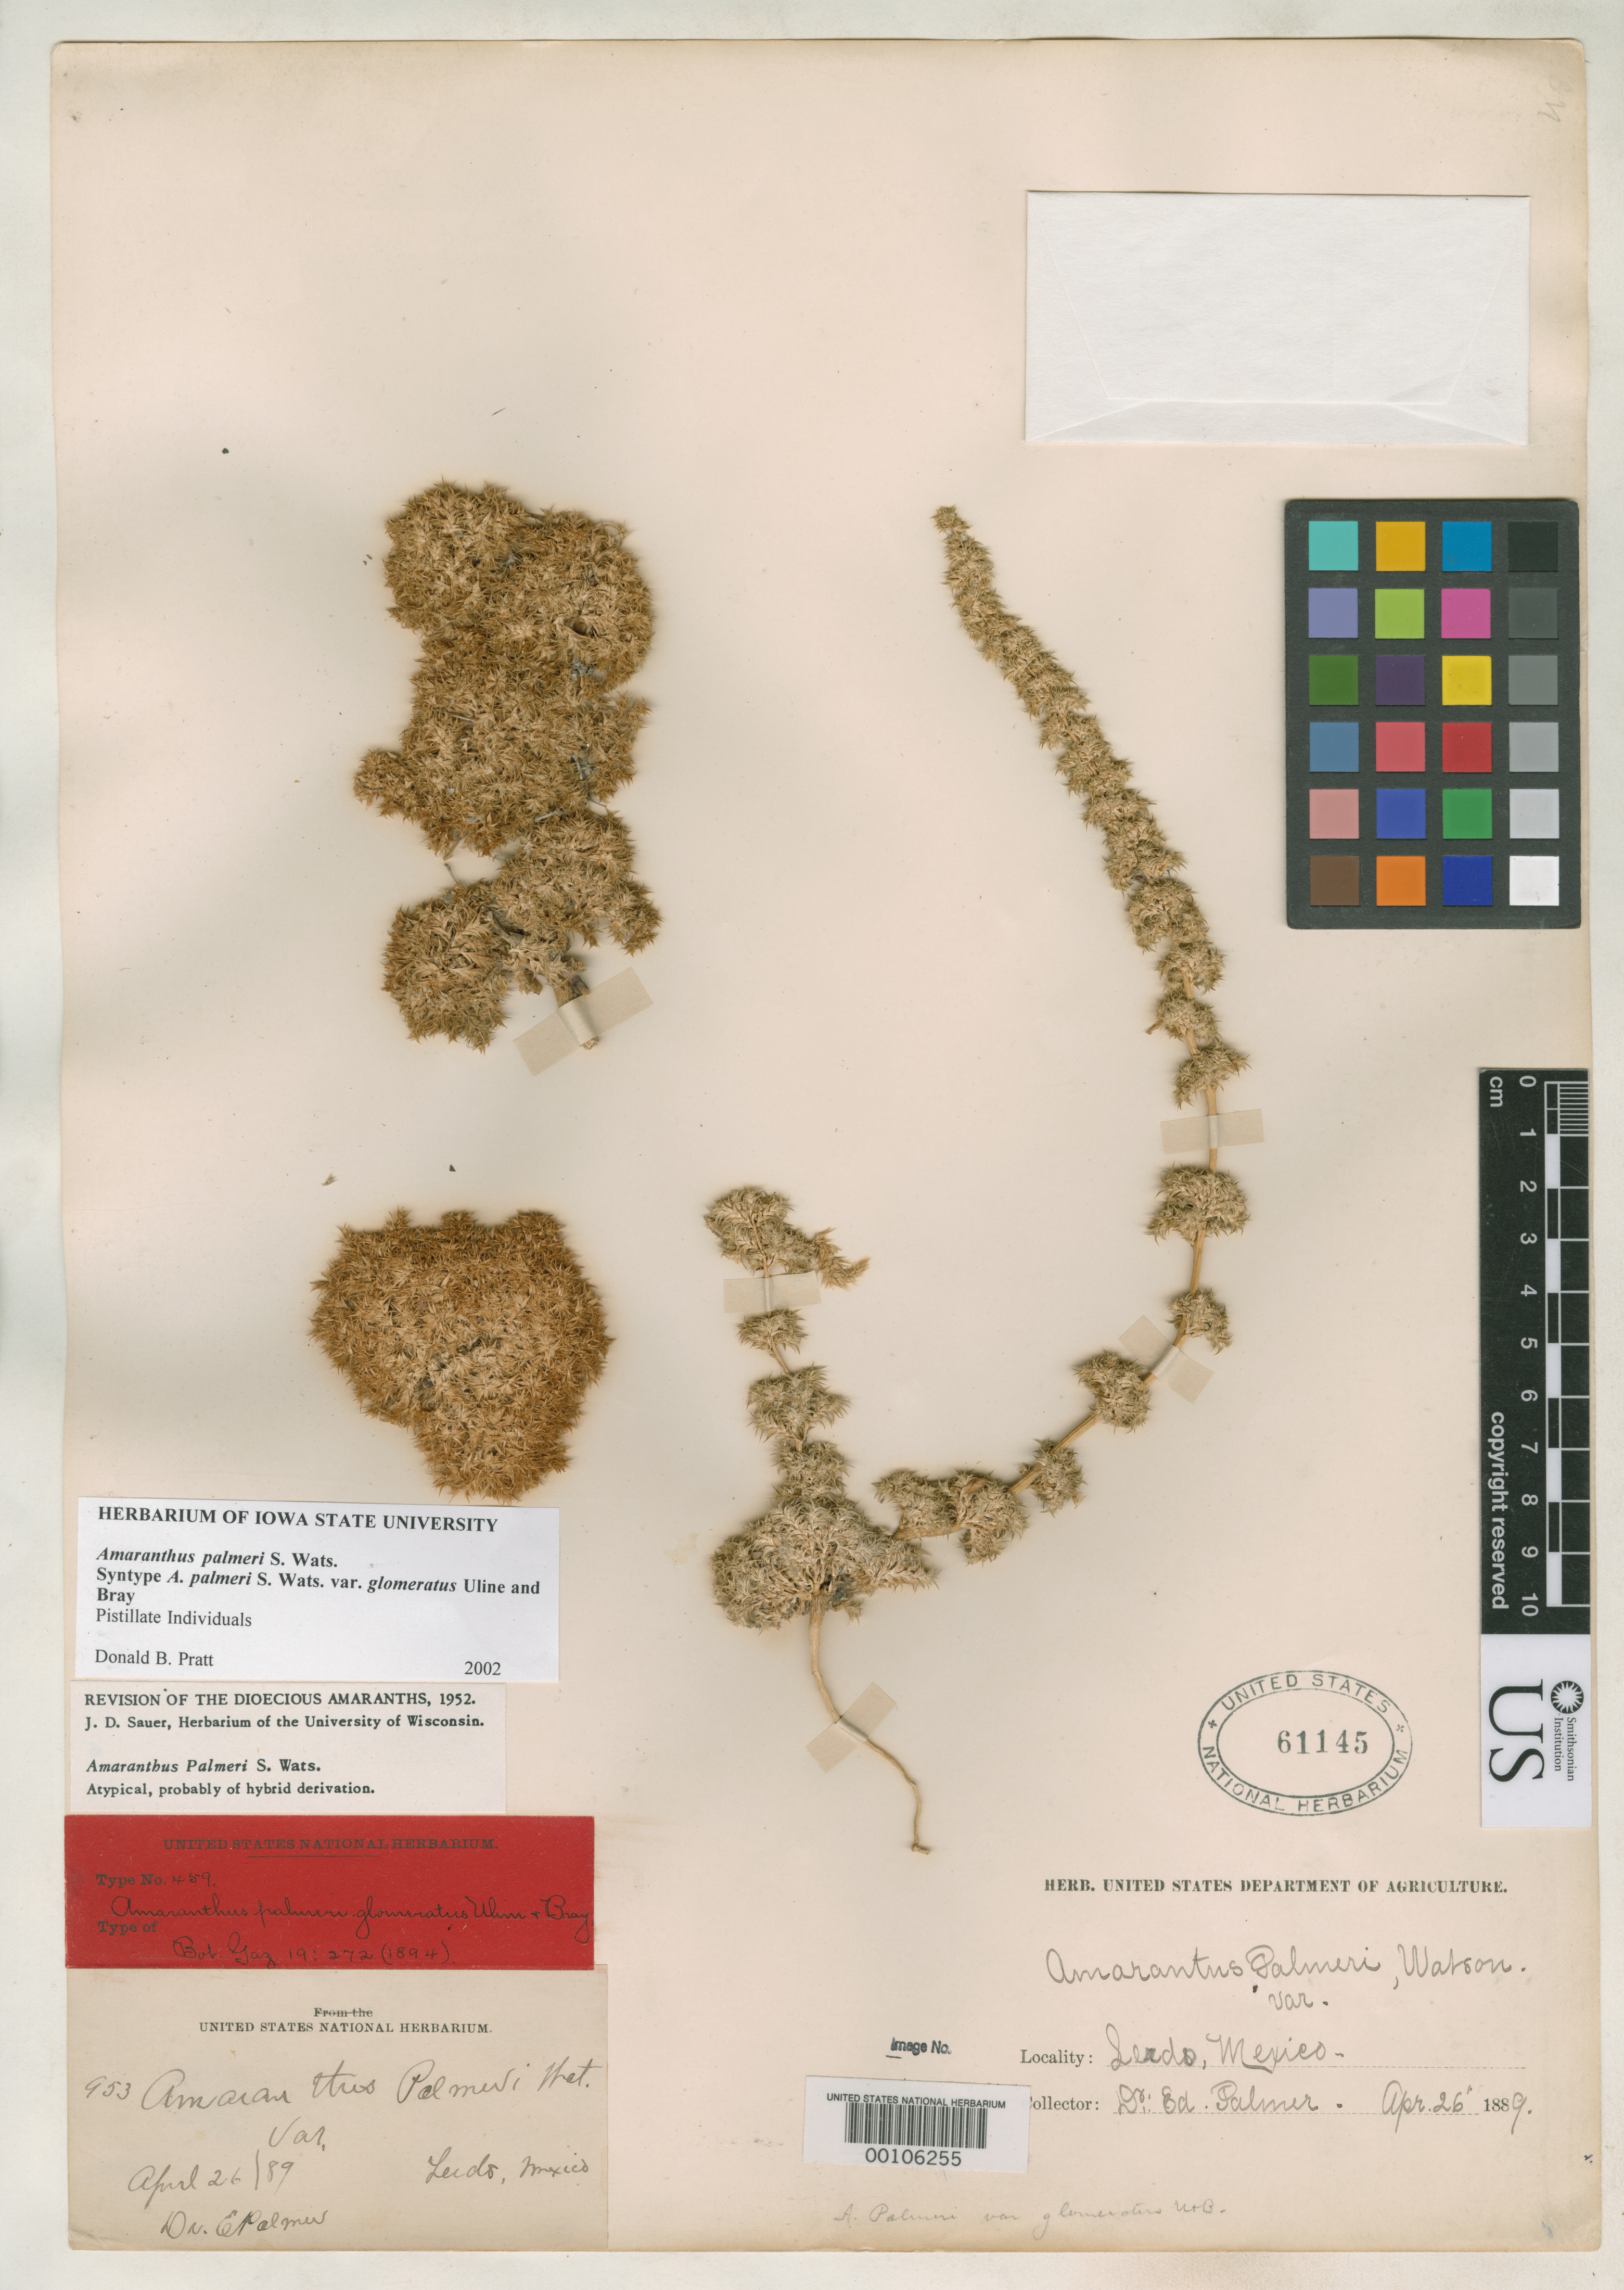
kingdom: Plantae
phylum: Tracheophyta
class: Magnoliopsida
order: Caryophyllales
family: Amaranthaceae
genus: Amaranthus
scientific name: Amaranthus palmeri var. glomeratus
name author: Uline & W.L. Bray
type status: Isosyntype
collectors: E. Palmer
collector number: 953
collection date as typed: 26 Apr 1889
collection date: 1889-04-26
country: Mexico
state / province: Sonora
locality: Lerdo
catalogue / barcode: US 61145